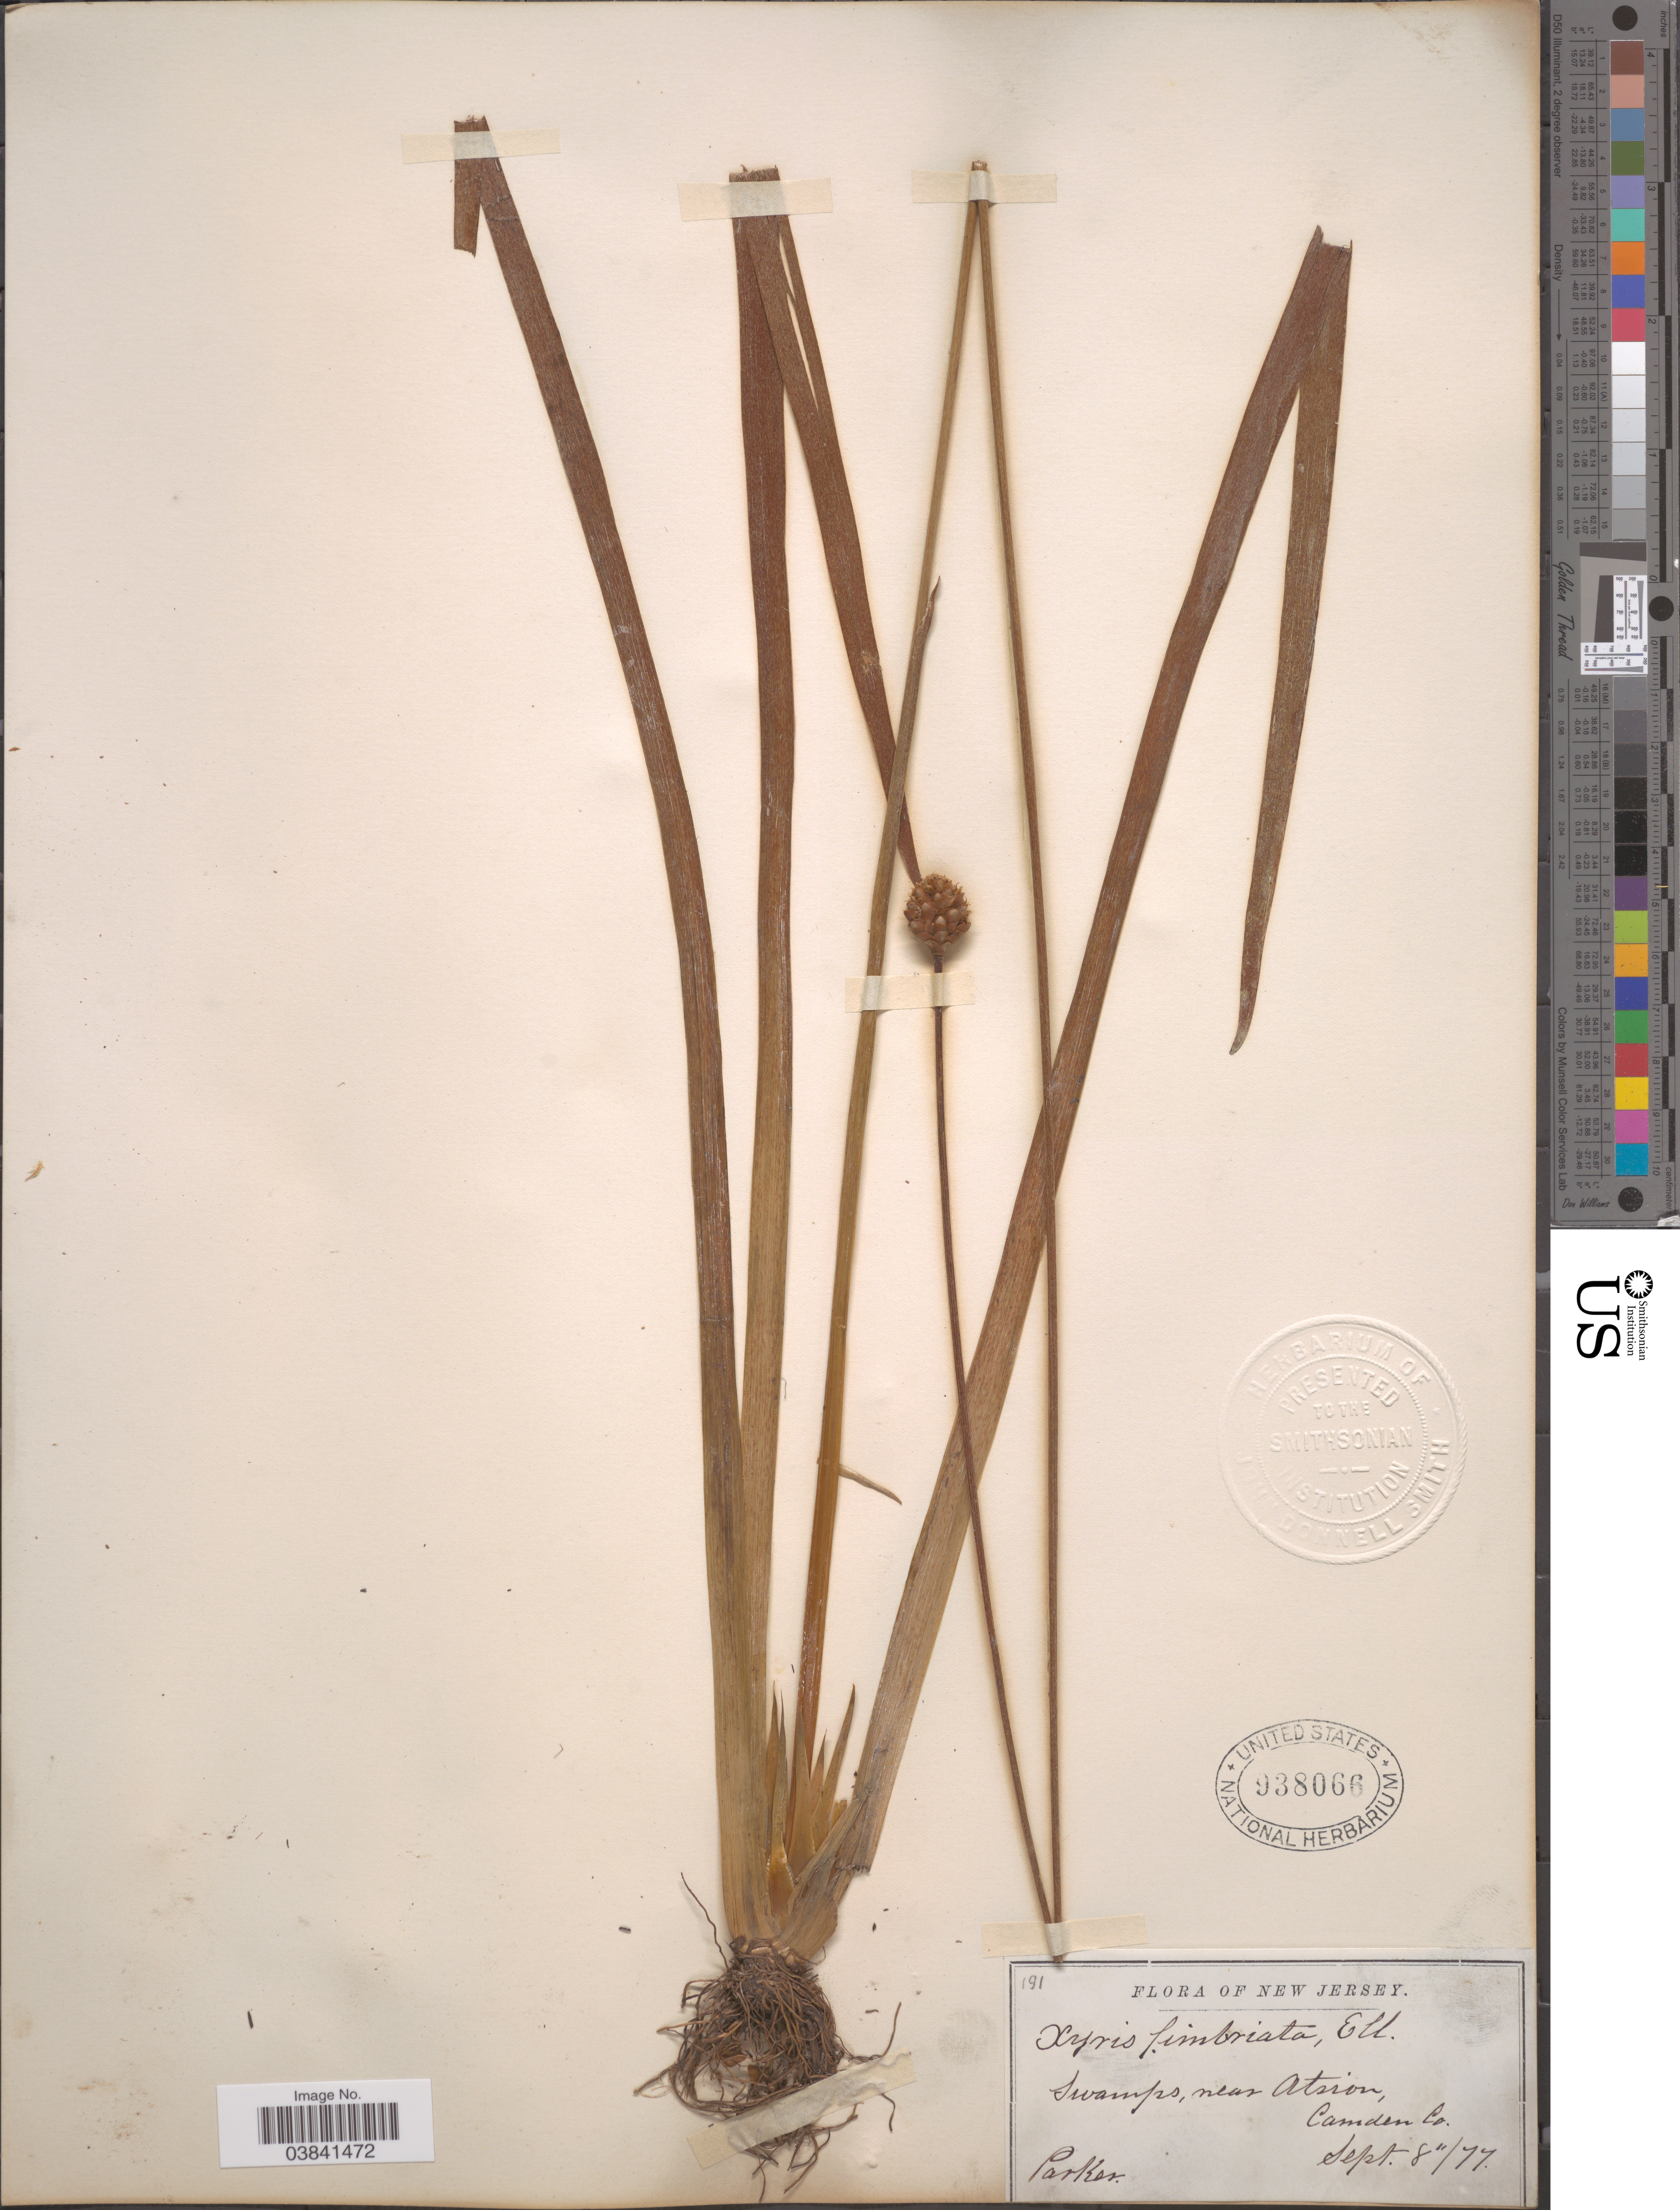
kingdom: Plantae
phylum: Tracheophyta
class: Liliopsida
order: Poales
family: Xyridaceae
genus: Xyris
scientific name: Xyris fimbriata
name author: Elliott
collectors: -. Parker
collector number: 191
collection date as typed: Transcribed d/m/y: 8/9/77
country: United States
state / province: New Jersey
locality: Swamps, near Atsion, Camden Co.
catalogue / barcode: US 938066